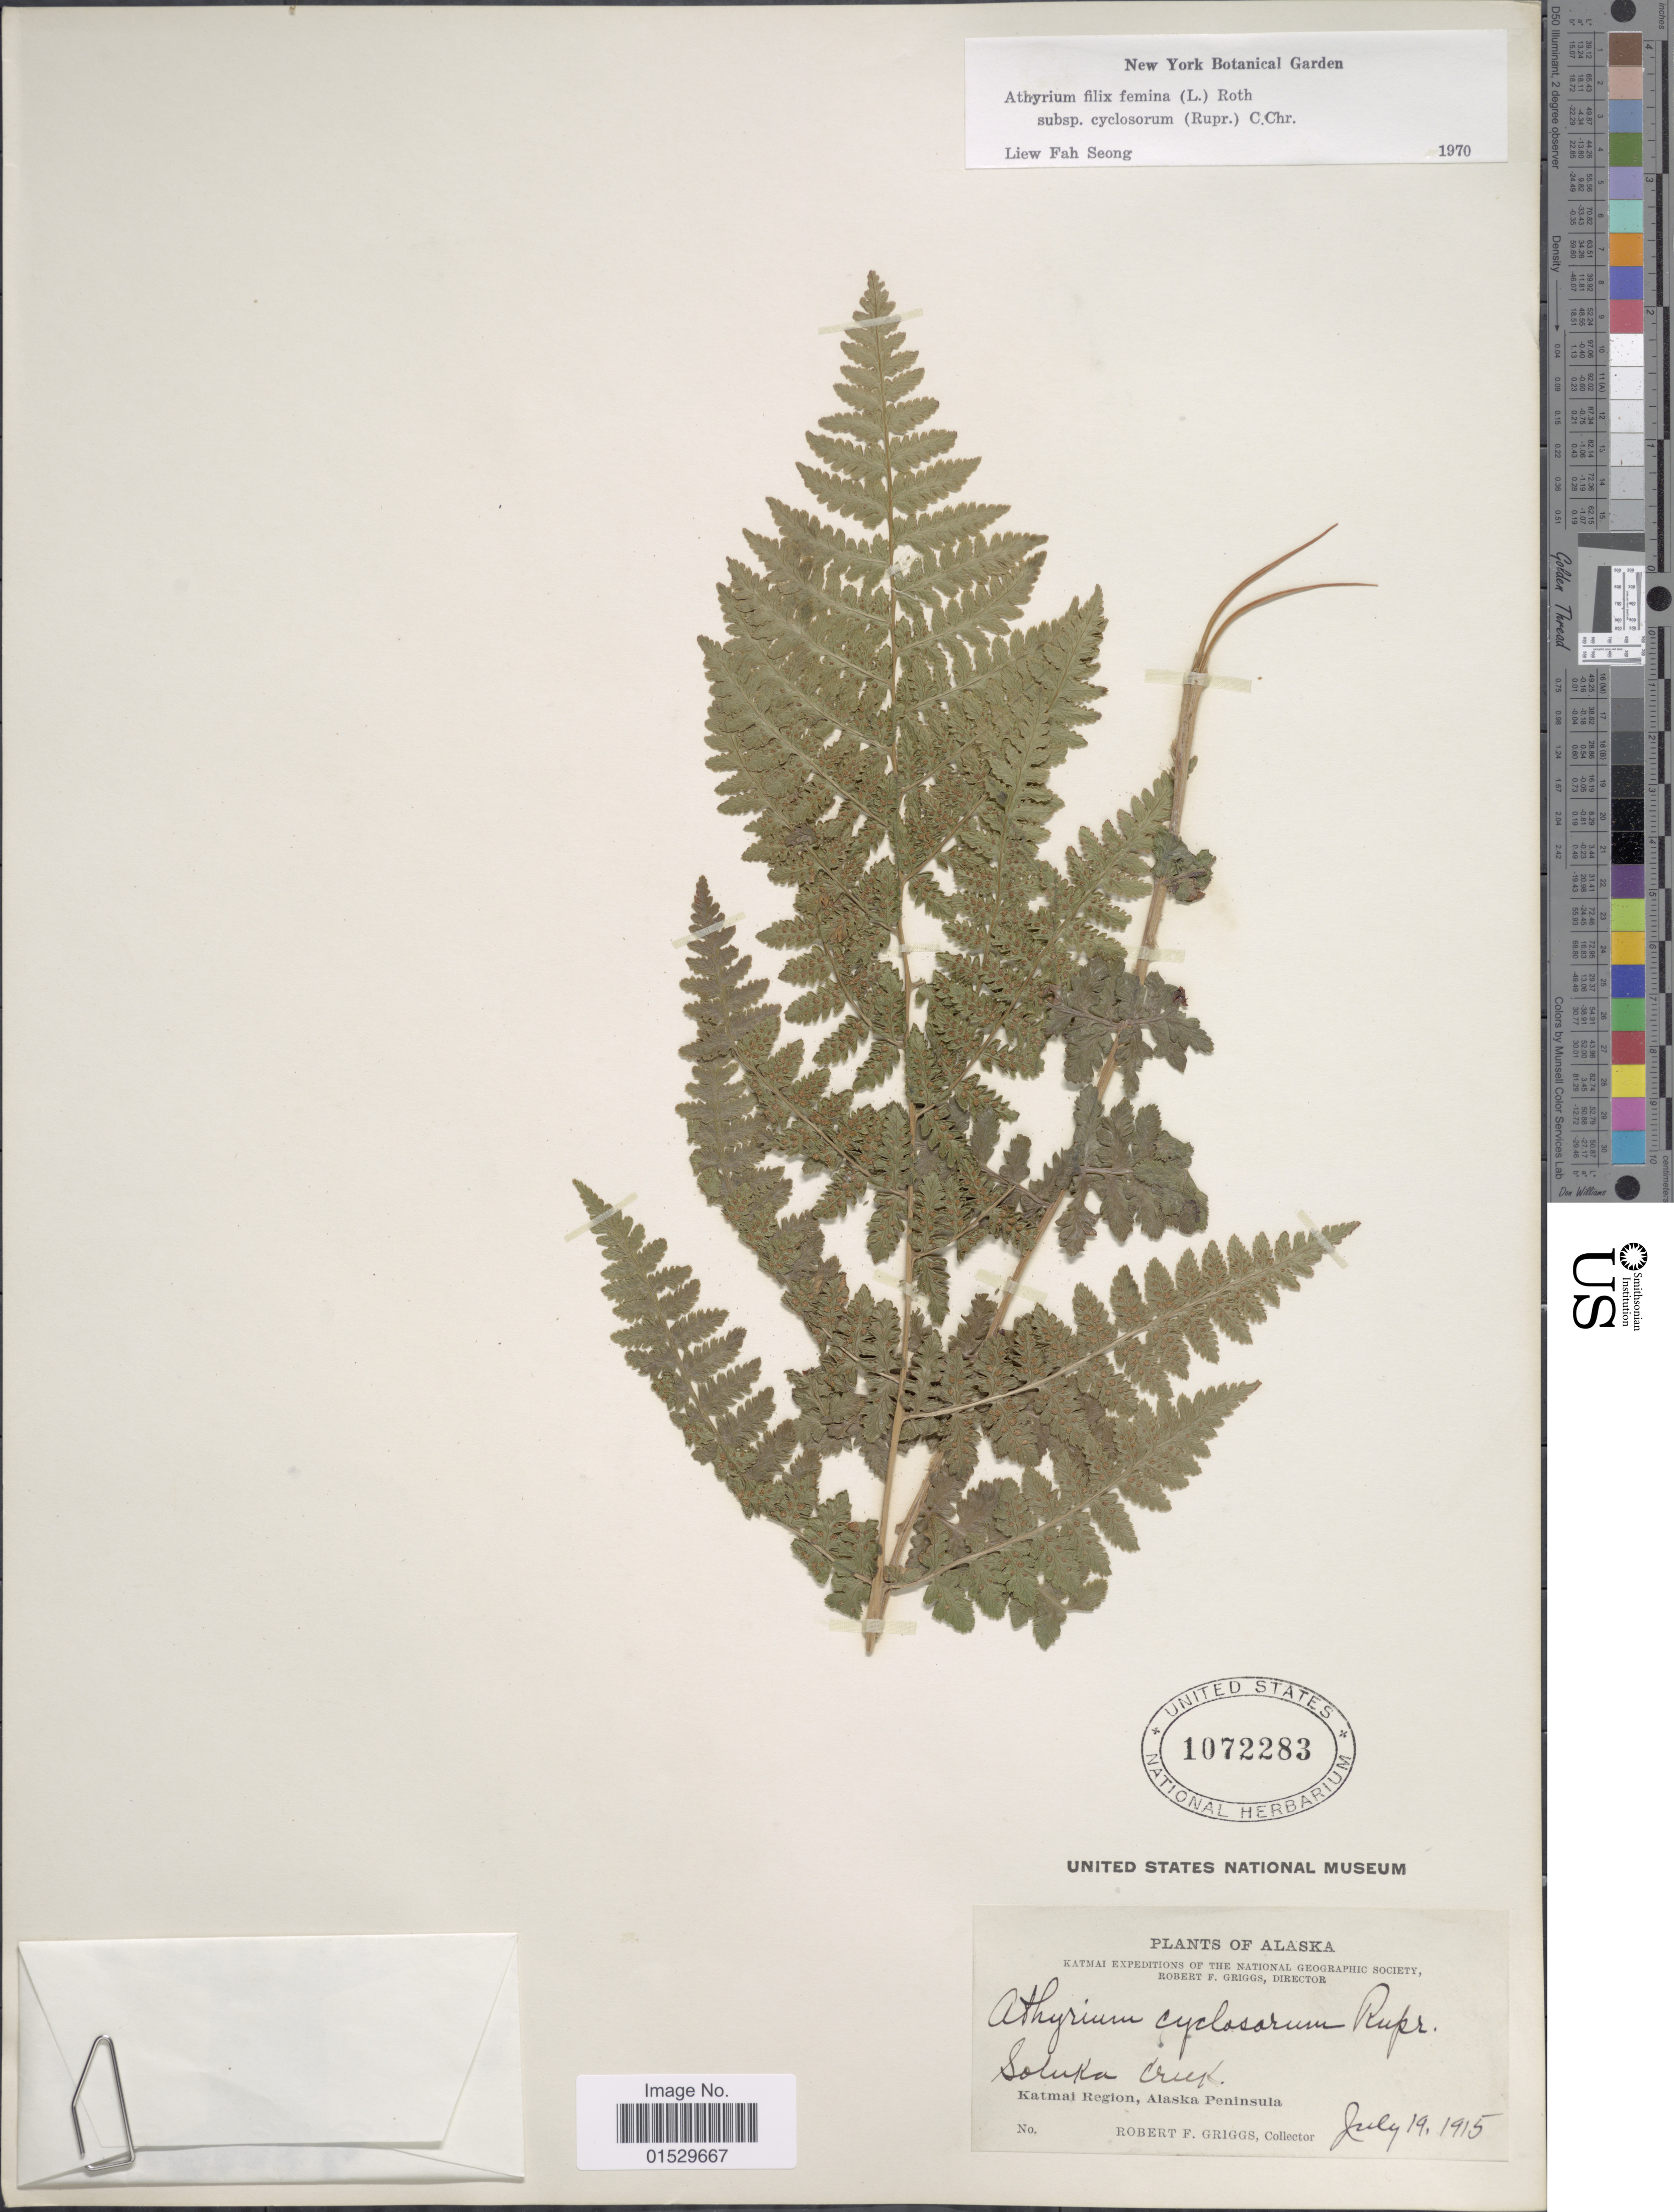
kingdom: Plantae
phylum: Tracheophyta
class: Polypodiopsida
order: Polypodiales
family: Athyriaceae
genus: Athyrium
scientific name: Athyrium filix-femina subsp. cyclosorum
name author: (Rupr.) C. Chr.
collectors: R. F. Griggs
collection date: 1915-07-19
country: United States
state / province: Alaska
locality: Soluka Creek, Katmai Region, Alaska Peninsula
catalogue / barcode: US 1072283